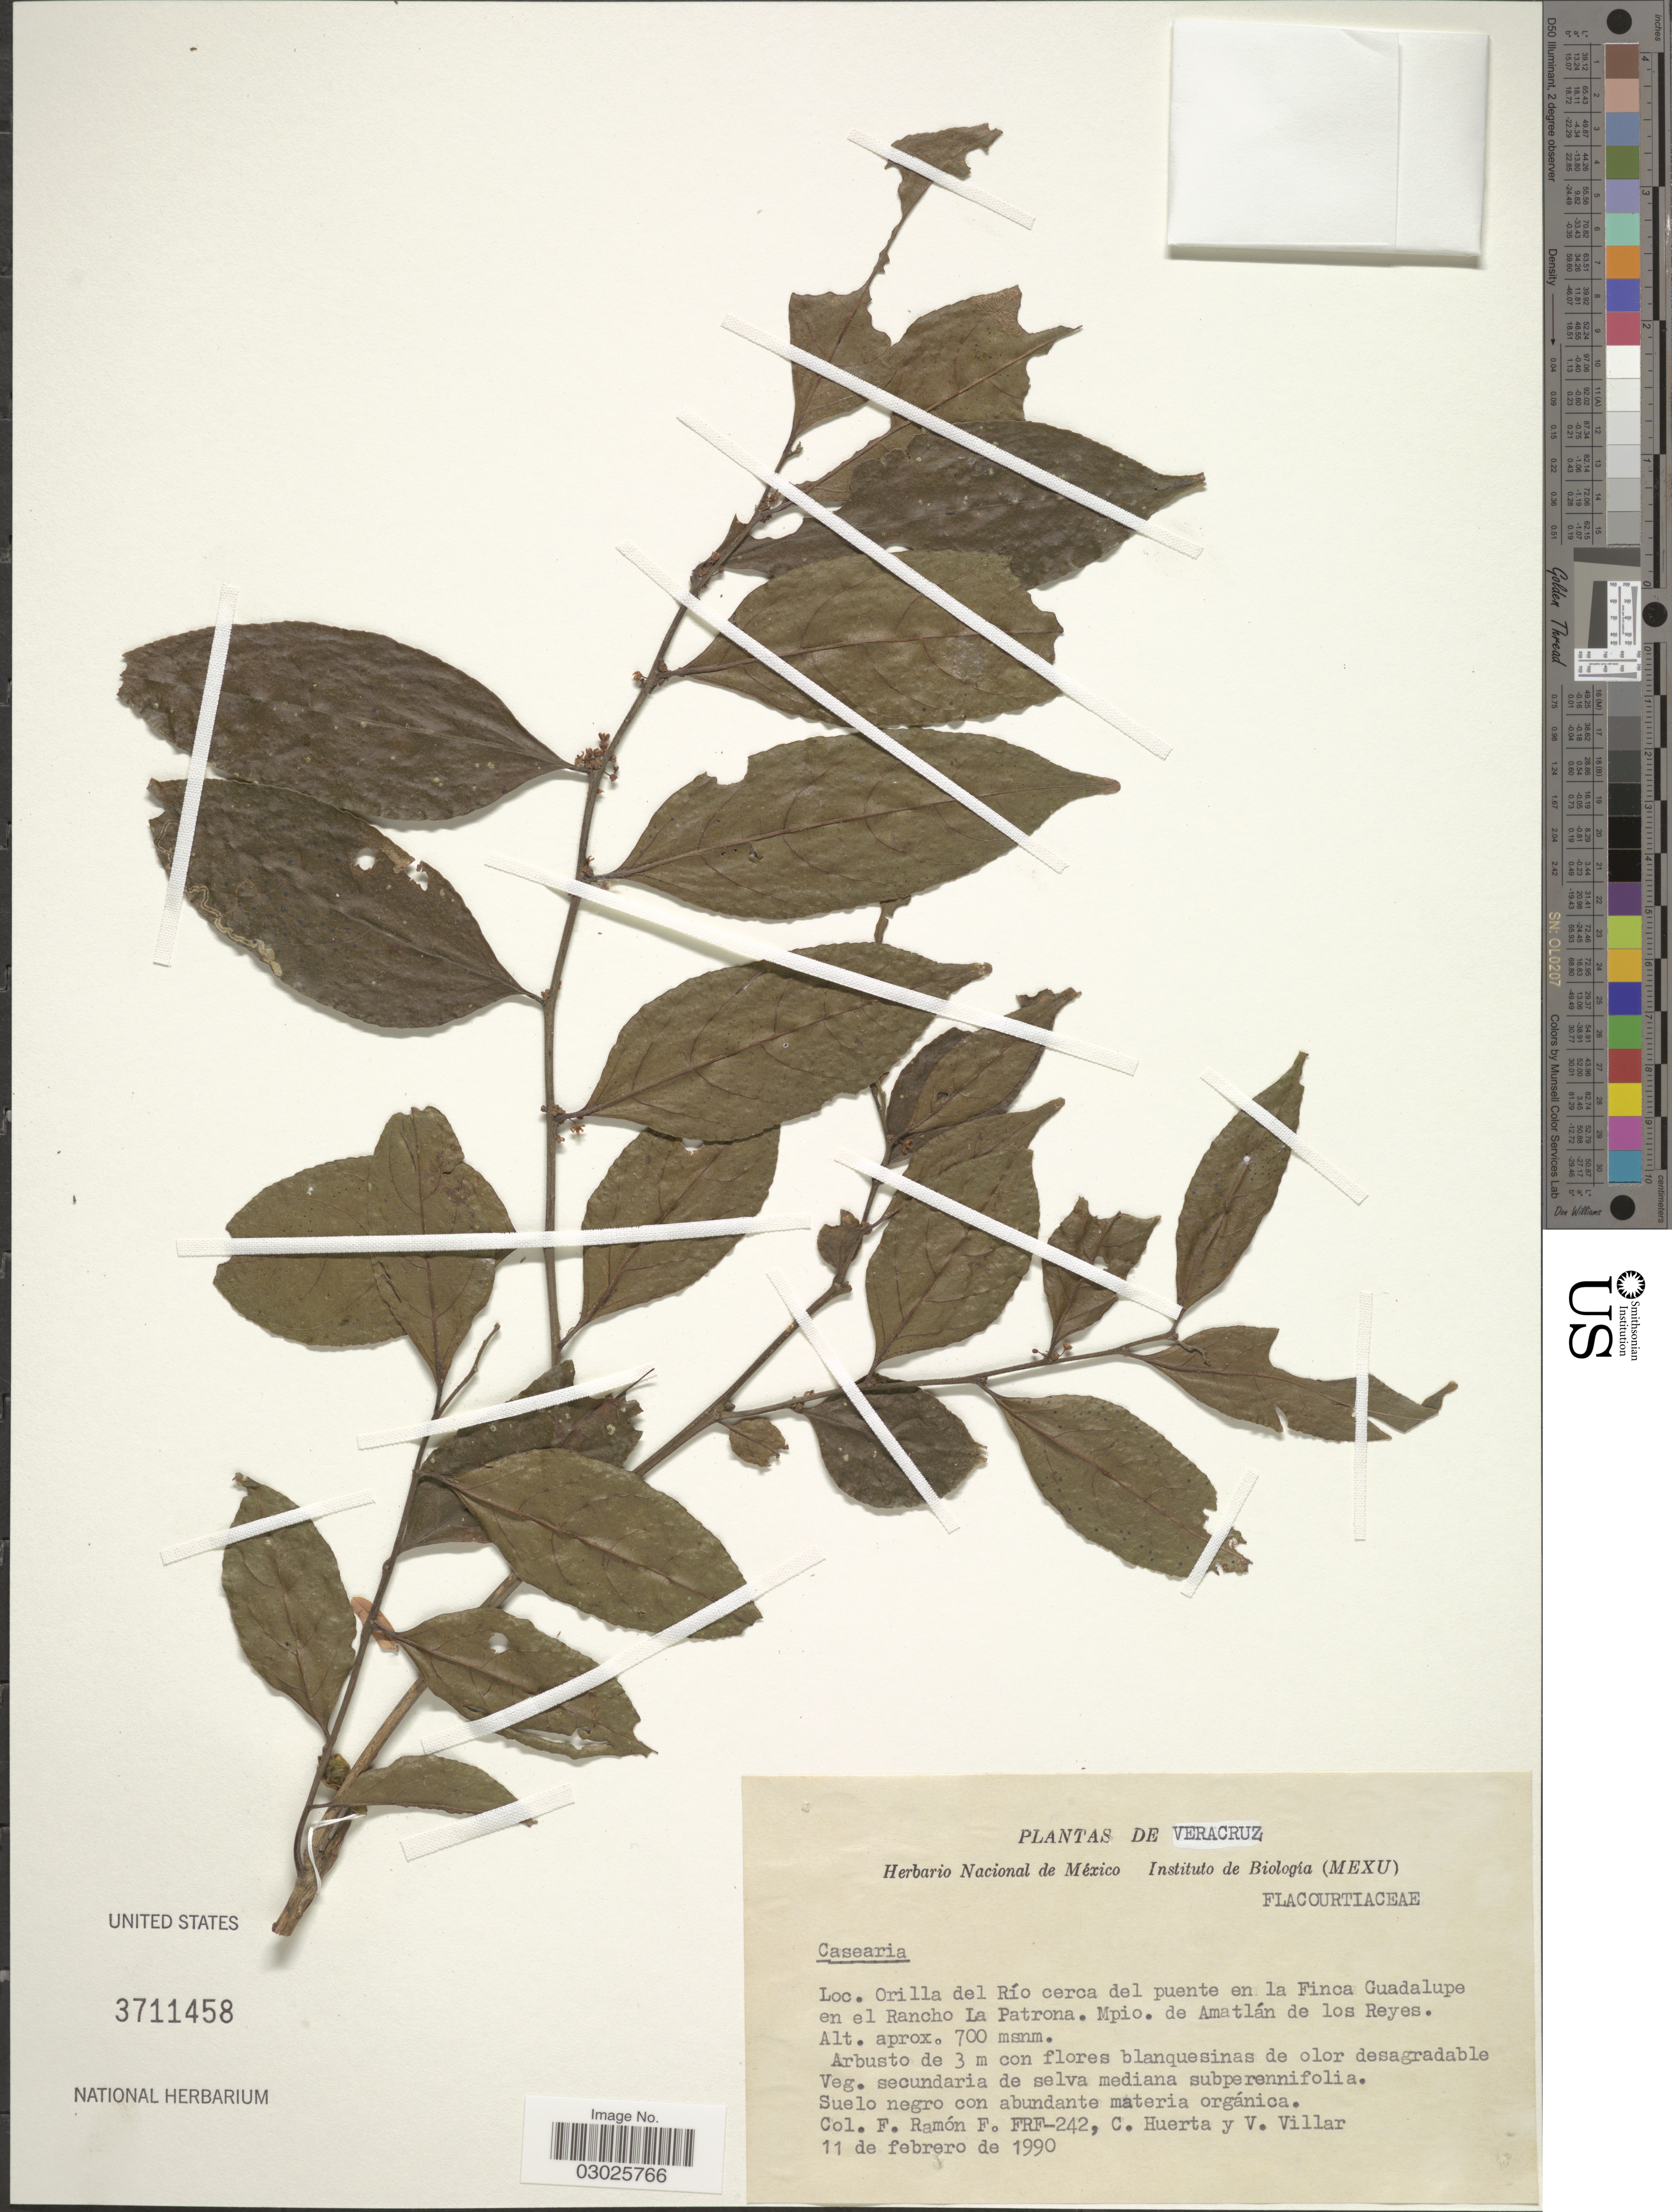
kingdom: Plantae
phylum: Tracheophyta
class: Magnoliopsida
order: Malpighiales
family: Salicaceae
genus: Casearia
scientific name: Casearia sp.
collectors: F. Ramón F., C. Huerta & V. Villar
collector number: FRF-242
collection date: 1990-02-11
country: Mexico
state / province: Veracruz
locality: Veracruz. Orilla del Río cerca del puente en la Finca Guadalupe en el Rancho La Patrona. Mpio. de Amatlán de los Reyes.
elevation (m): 700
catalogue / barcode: US 3711458